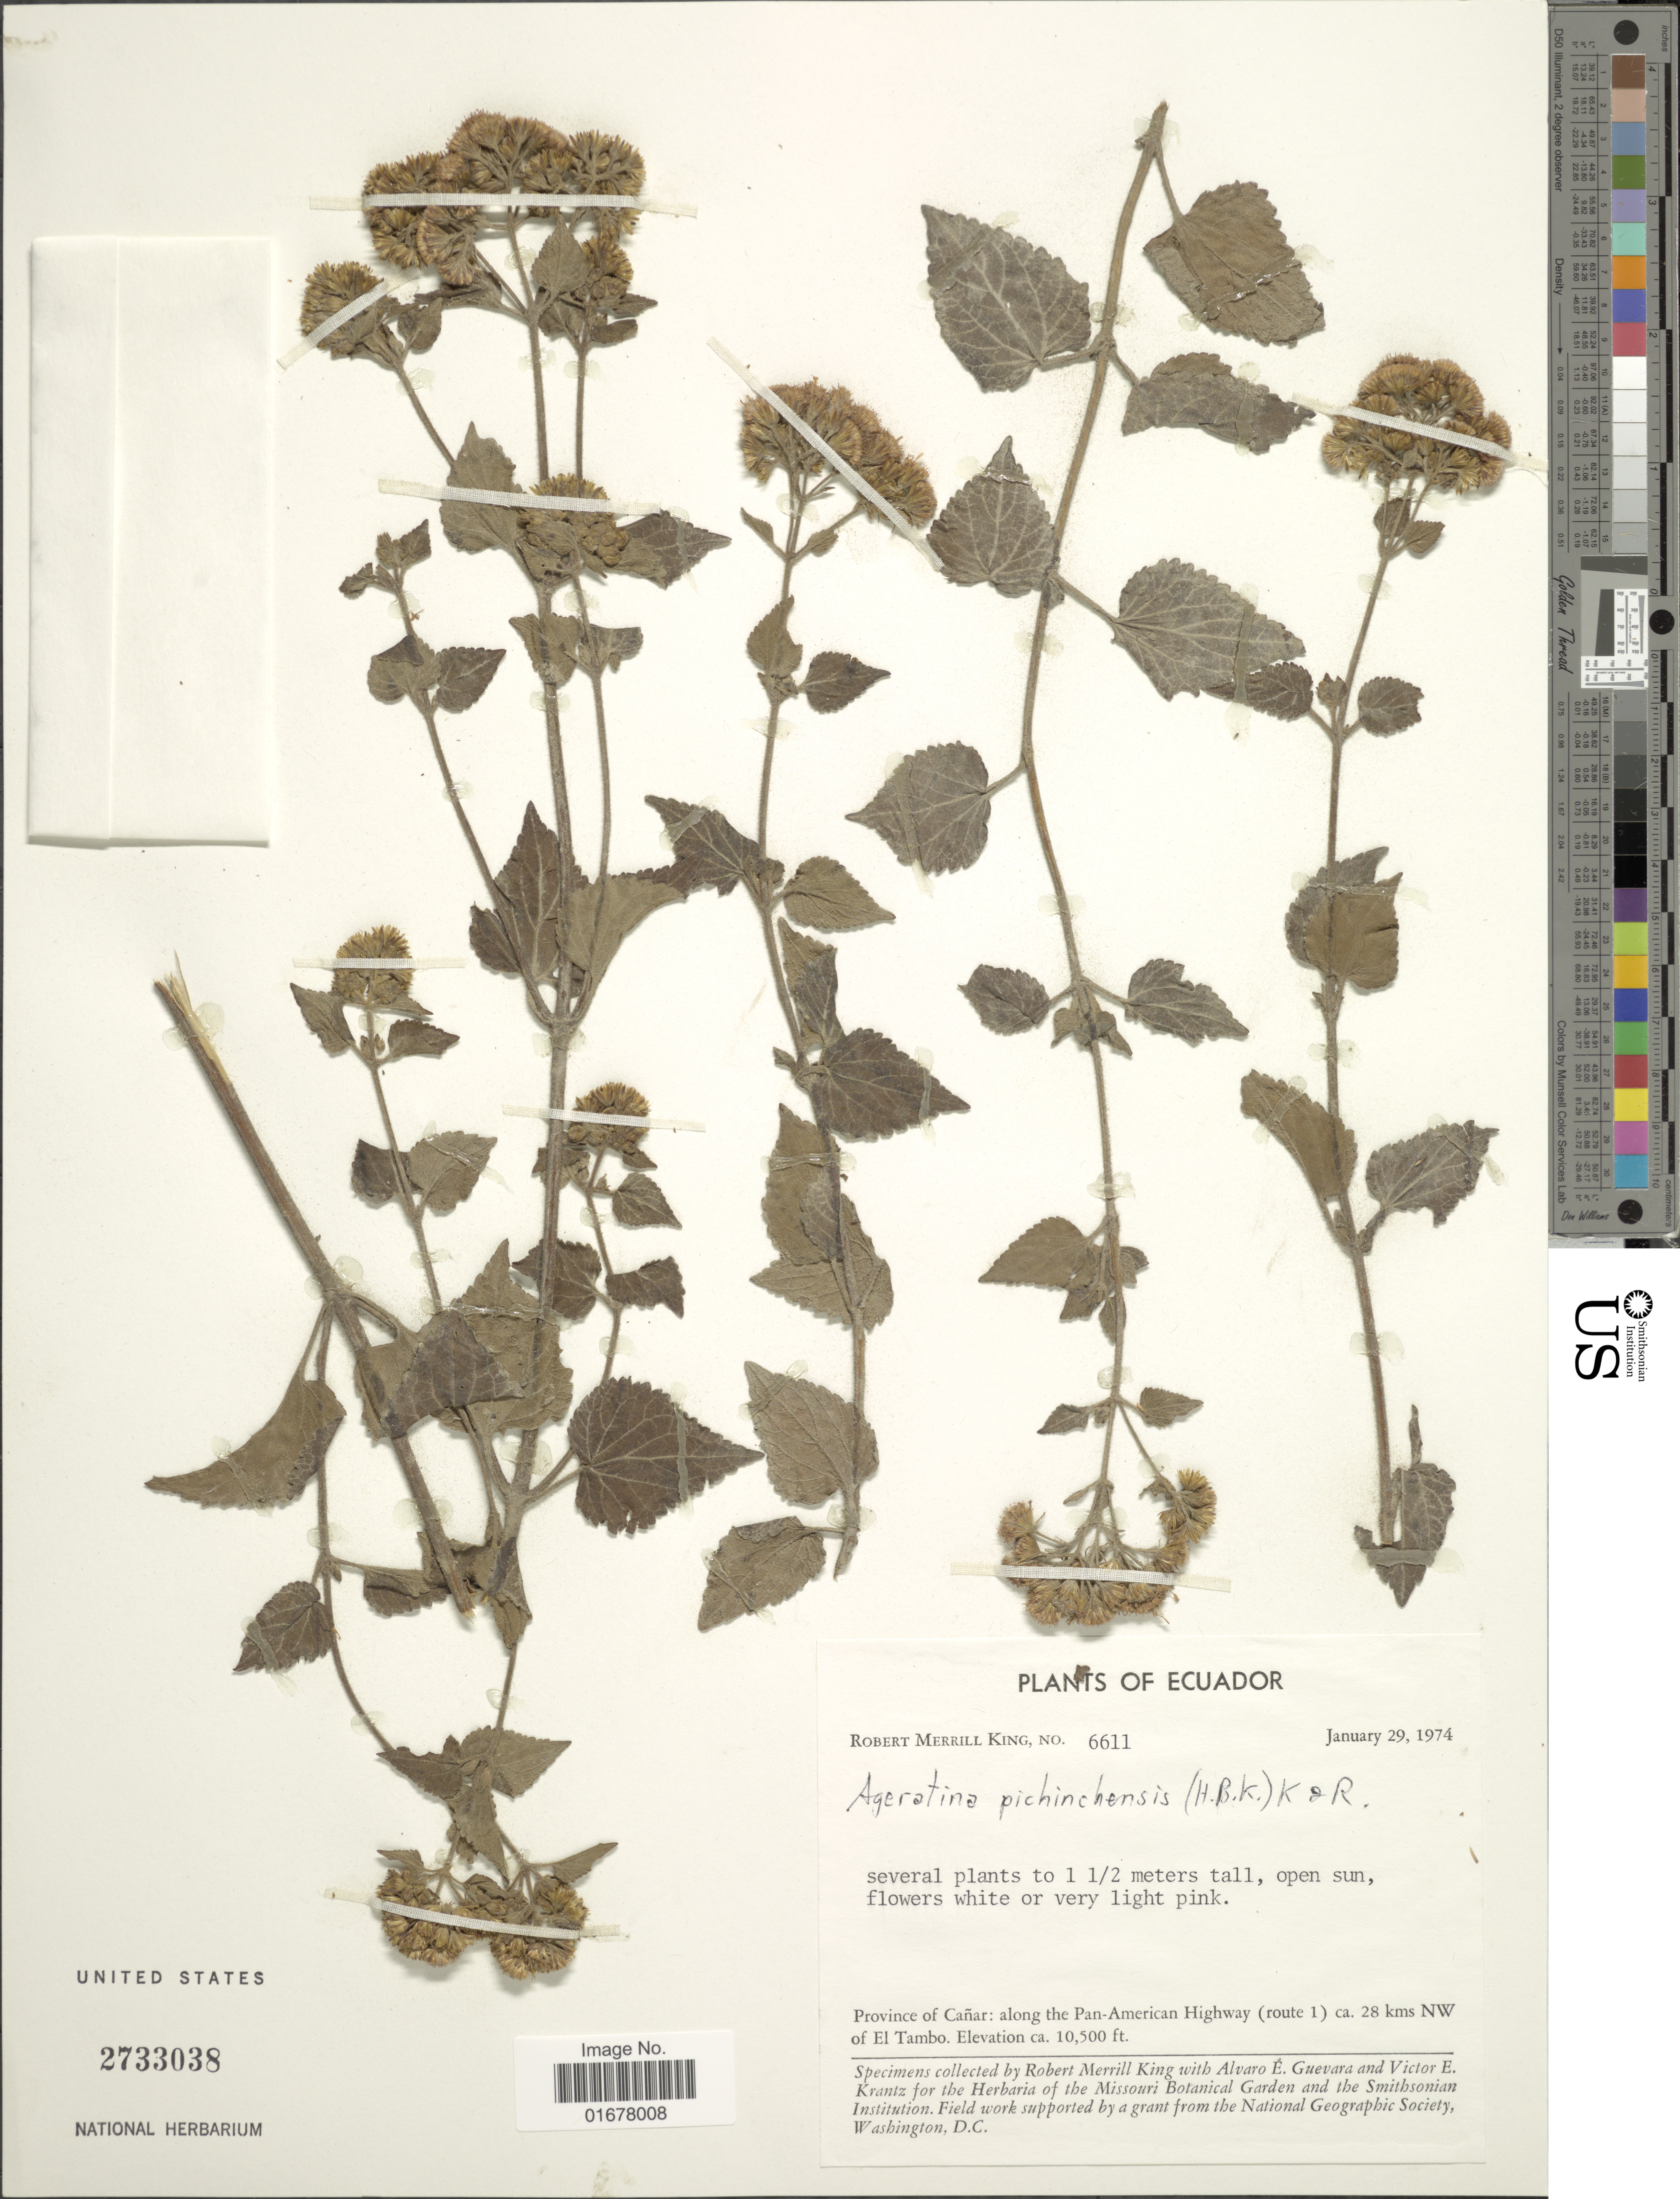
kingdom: Plantae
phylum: Tracheophyta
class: Magnoliopsida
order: Asterales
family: Asteraceae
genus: Ageratina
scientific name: Ageratina pichinchensis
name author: (Kunth) R.M. King & H. Rob.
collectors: R. M. King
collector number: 6611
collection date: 1974-01-29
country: Ecuador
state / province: Cañar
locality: Province of Canar: along the Pan-American Highway (route 1) 28 km NW of El Tambo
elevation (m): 3200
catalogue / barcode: US 2733038